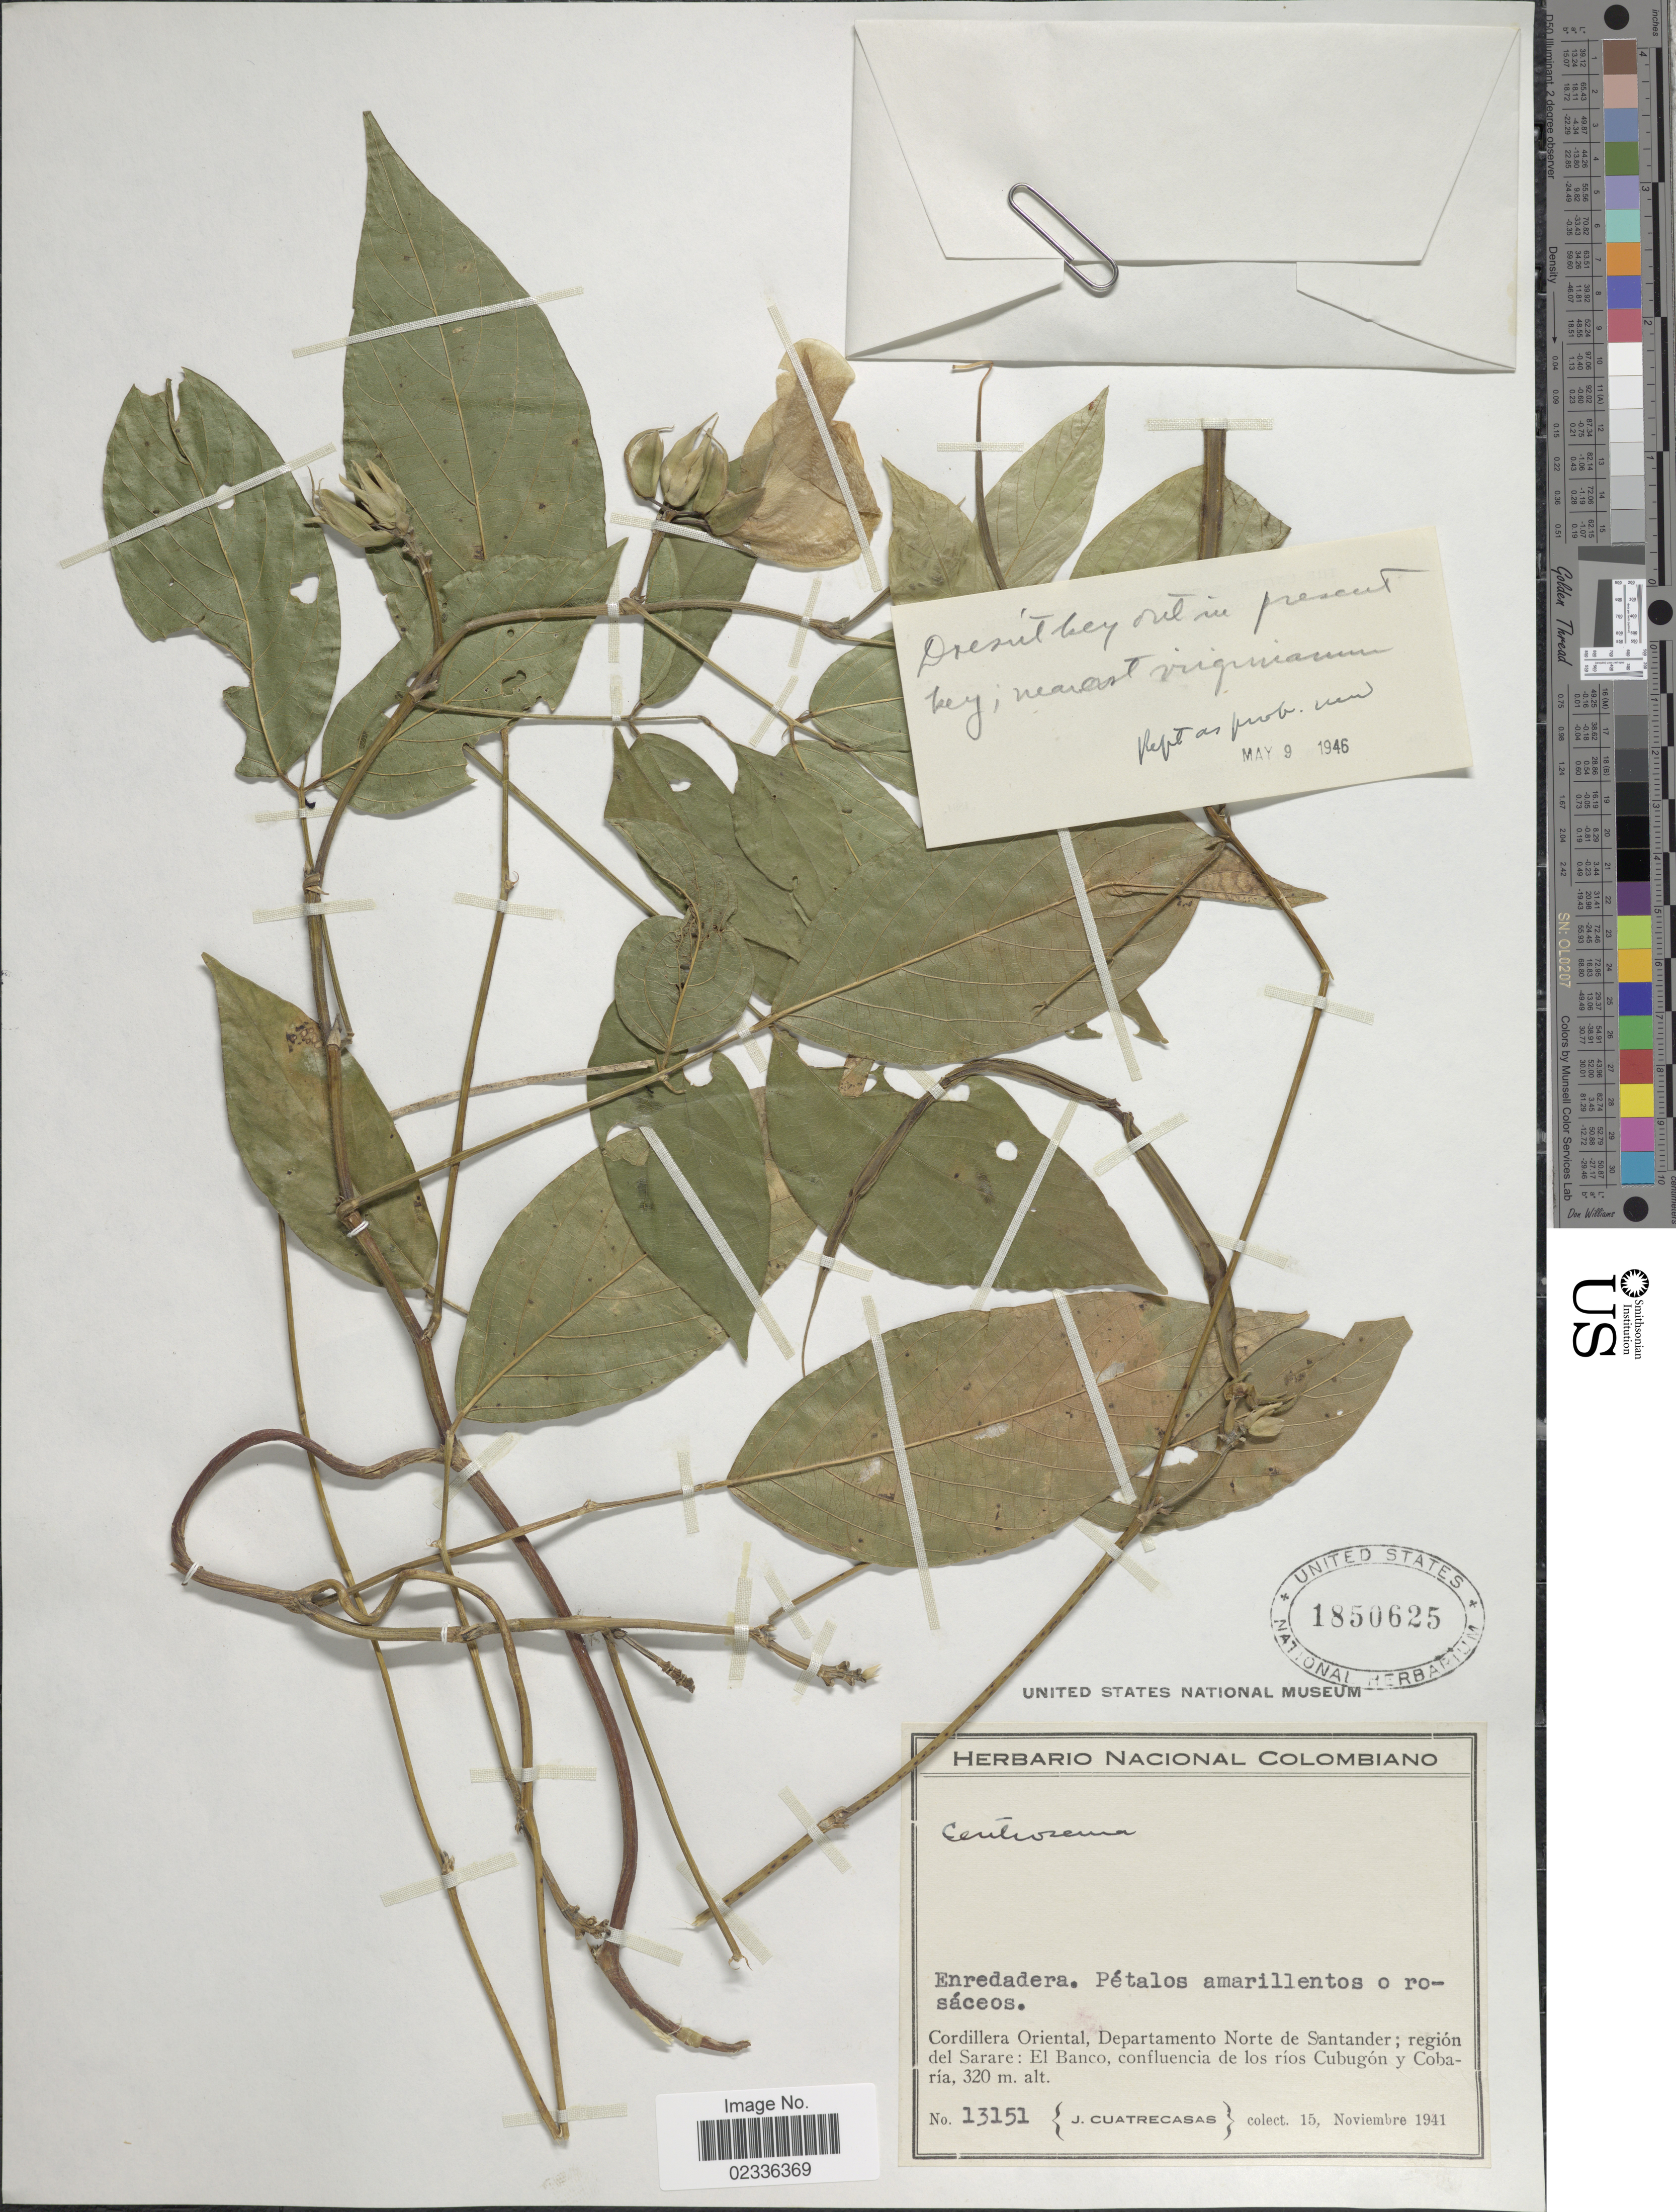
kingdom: Plantae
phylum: Tracheophyta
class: Magnoliopsida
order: Fabales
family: Fabaceae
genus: Centrosema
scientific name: Centrosema sp.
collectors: J. Cuatrecasas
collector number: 13151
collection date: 1941-11-15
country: Colombia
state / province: Norte de Santander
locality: Cordillera Oriental; region del Sarare: El Banco, confluencia de los rios Cubugon y Cobaria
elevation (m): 320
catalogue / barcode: US 1850625